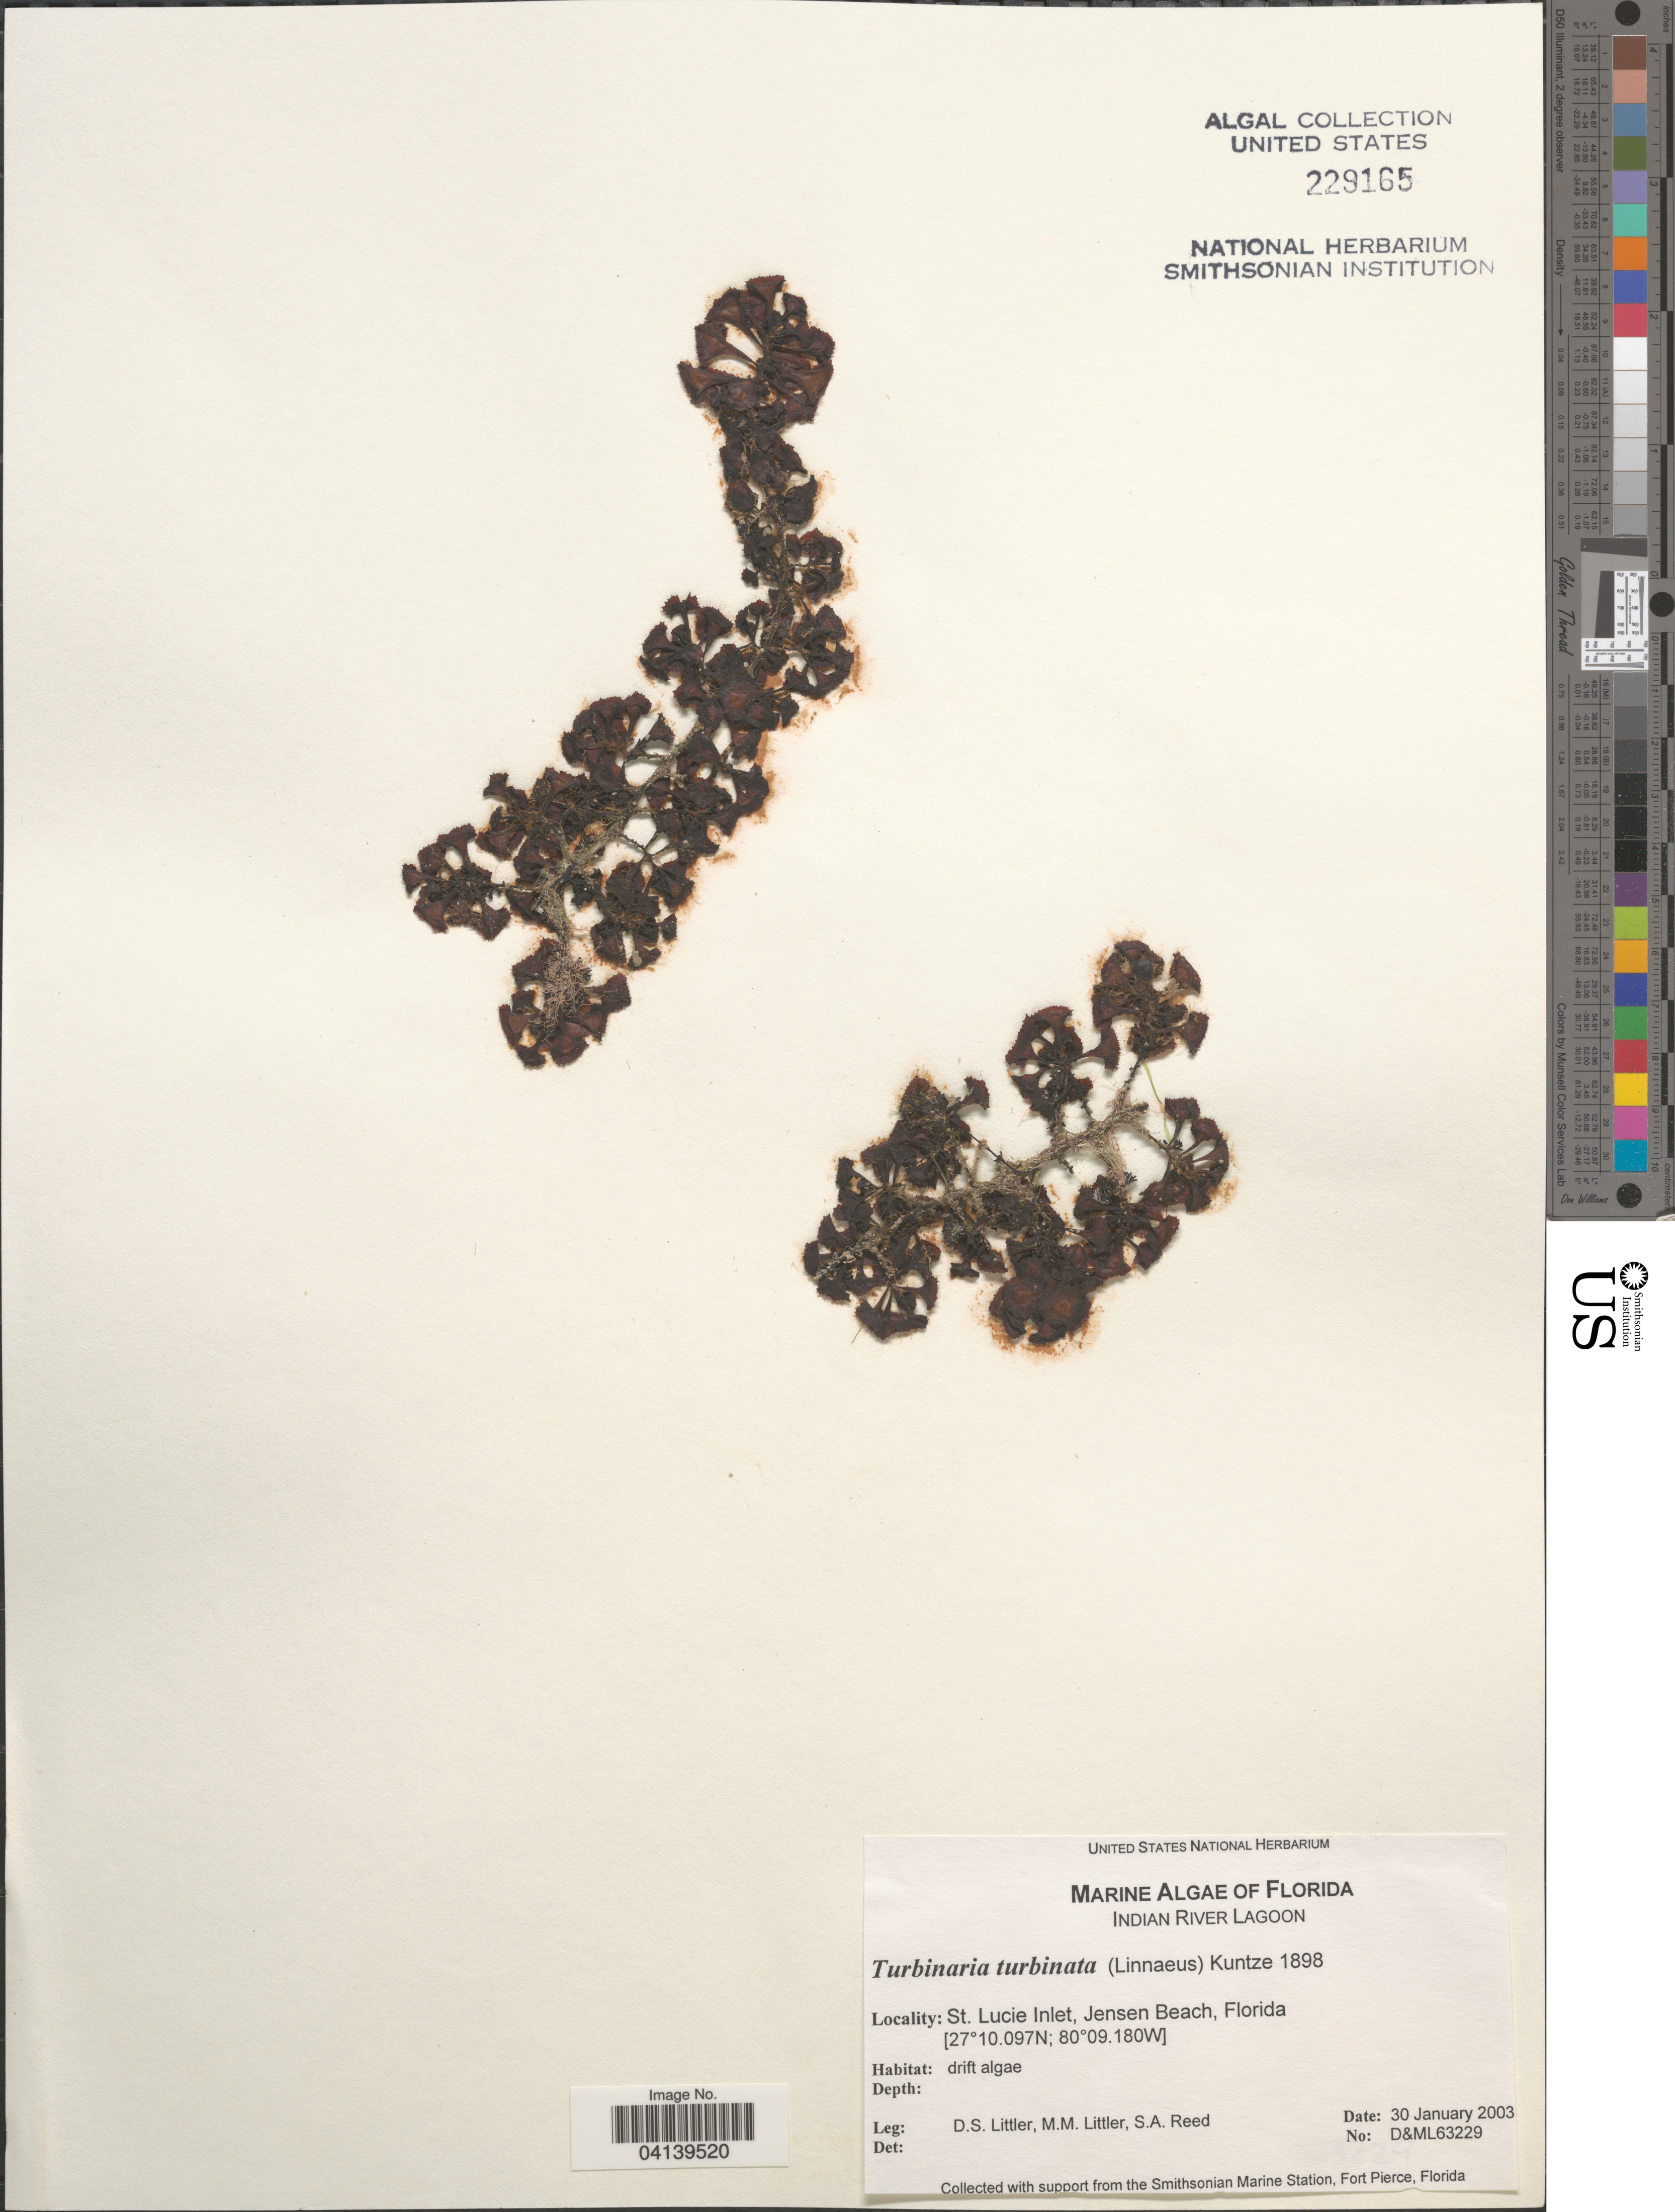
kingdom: Chromista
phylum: Ochrophyta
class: Phaeophyceae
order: Fucales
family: Sargassaceae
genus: Turbinaria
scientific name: Turbinaria turbinata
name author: (L.) Kuntze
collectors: D. S. Littler & S. Reed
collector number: D&ML63229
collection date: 2003-01-30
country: United States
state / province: Florida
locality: Indian River Lagoon. St. Lucie Inlet, Jensen Beach.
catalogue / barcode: US 229165